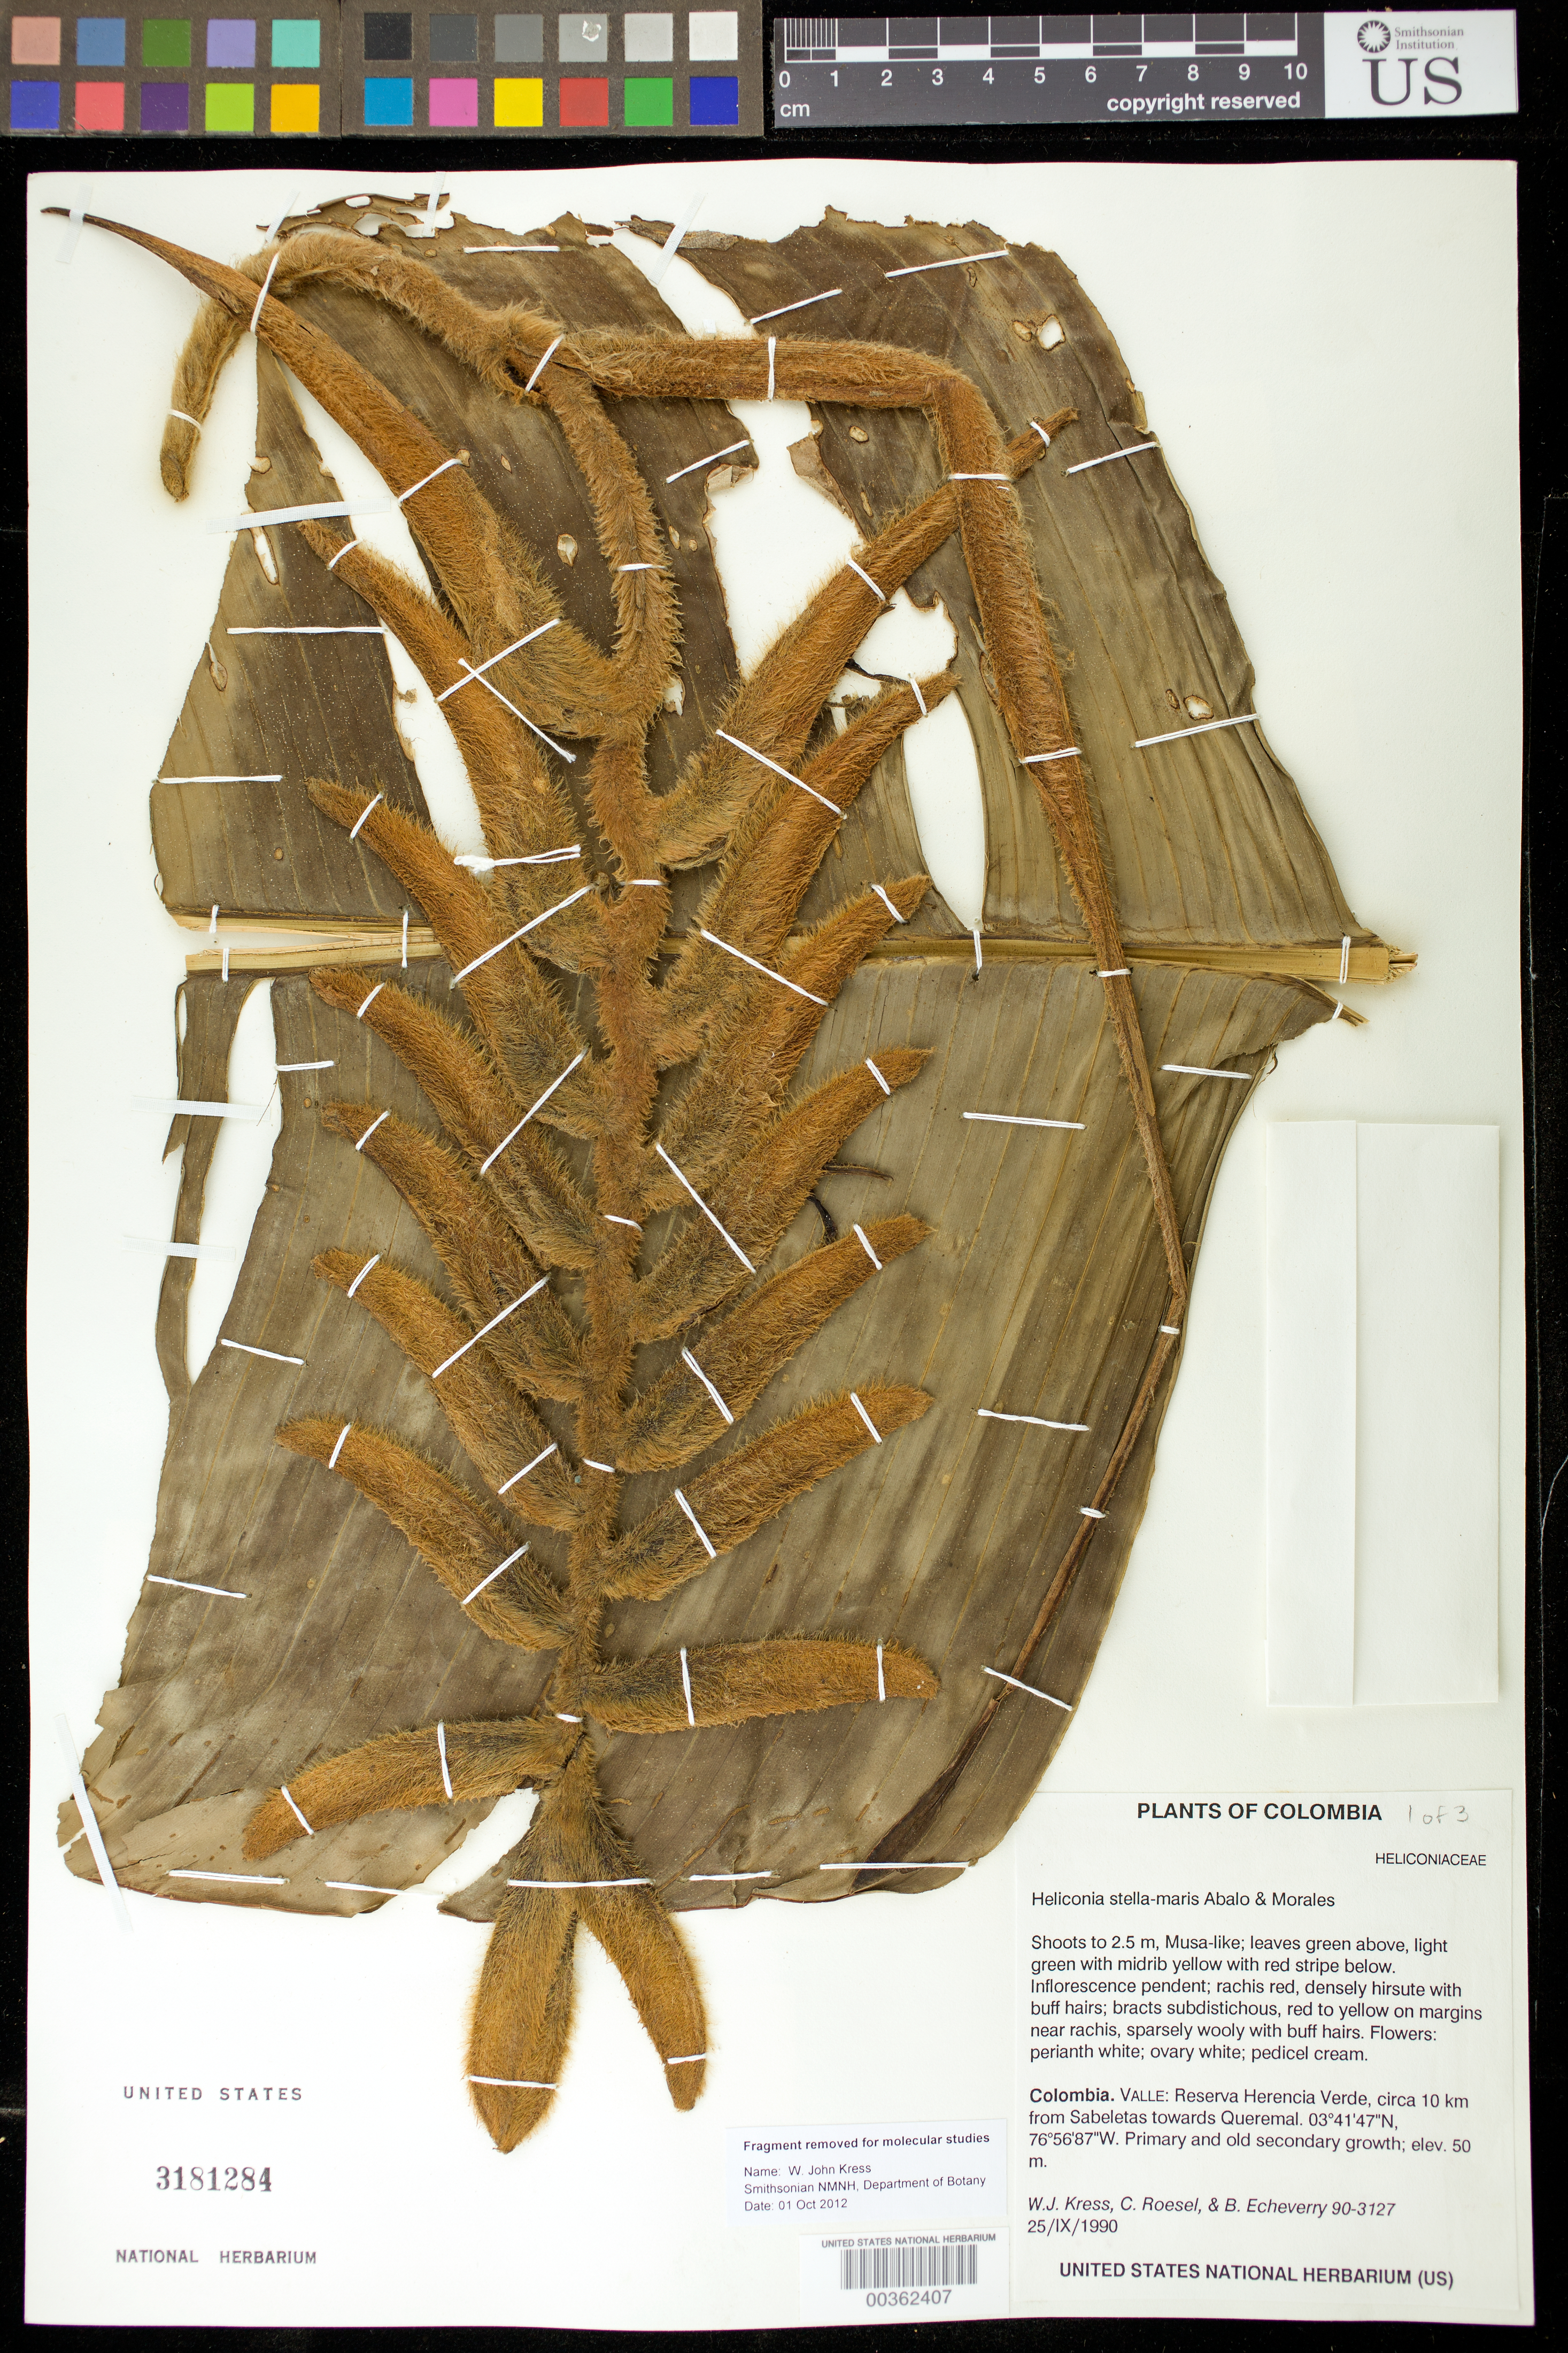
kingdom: Plantae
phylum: Tracheophyta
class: Liliopsida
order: Zingiberales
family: Heliconiaceae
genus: Heliconia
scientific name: Heliconia stella-maris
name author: Abalo & G. Morales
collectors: W. J. Kress, C. S. Roesel & B. Echeverry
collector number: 90-3127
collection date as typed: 25 Sep 1990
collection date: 1990-09-25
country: Colombia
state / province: Valle del Cauca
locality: Valle: Reserva Herencia Verde, circa 10 km from Sabeletas towards Queremal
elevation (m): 50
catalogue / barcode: US 3181284